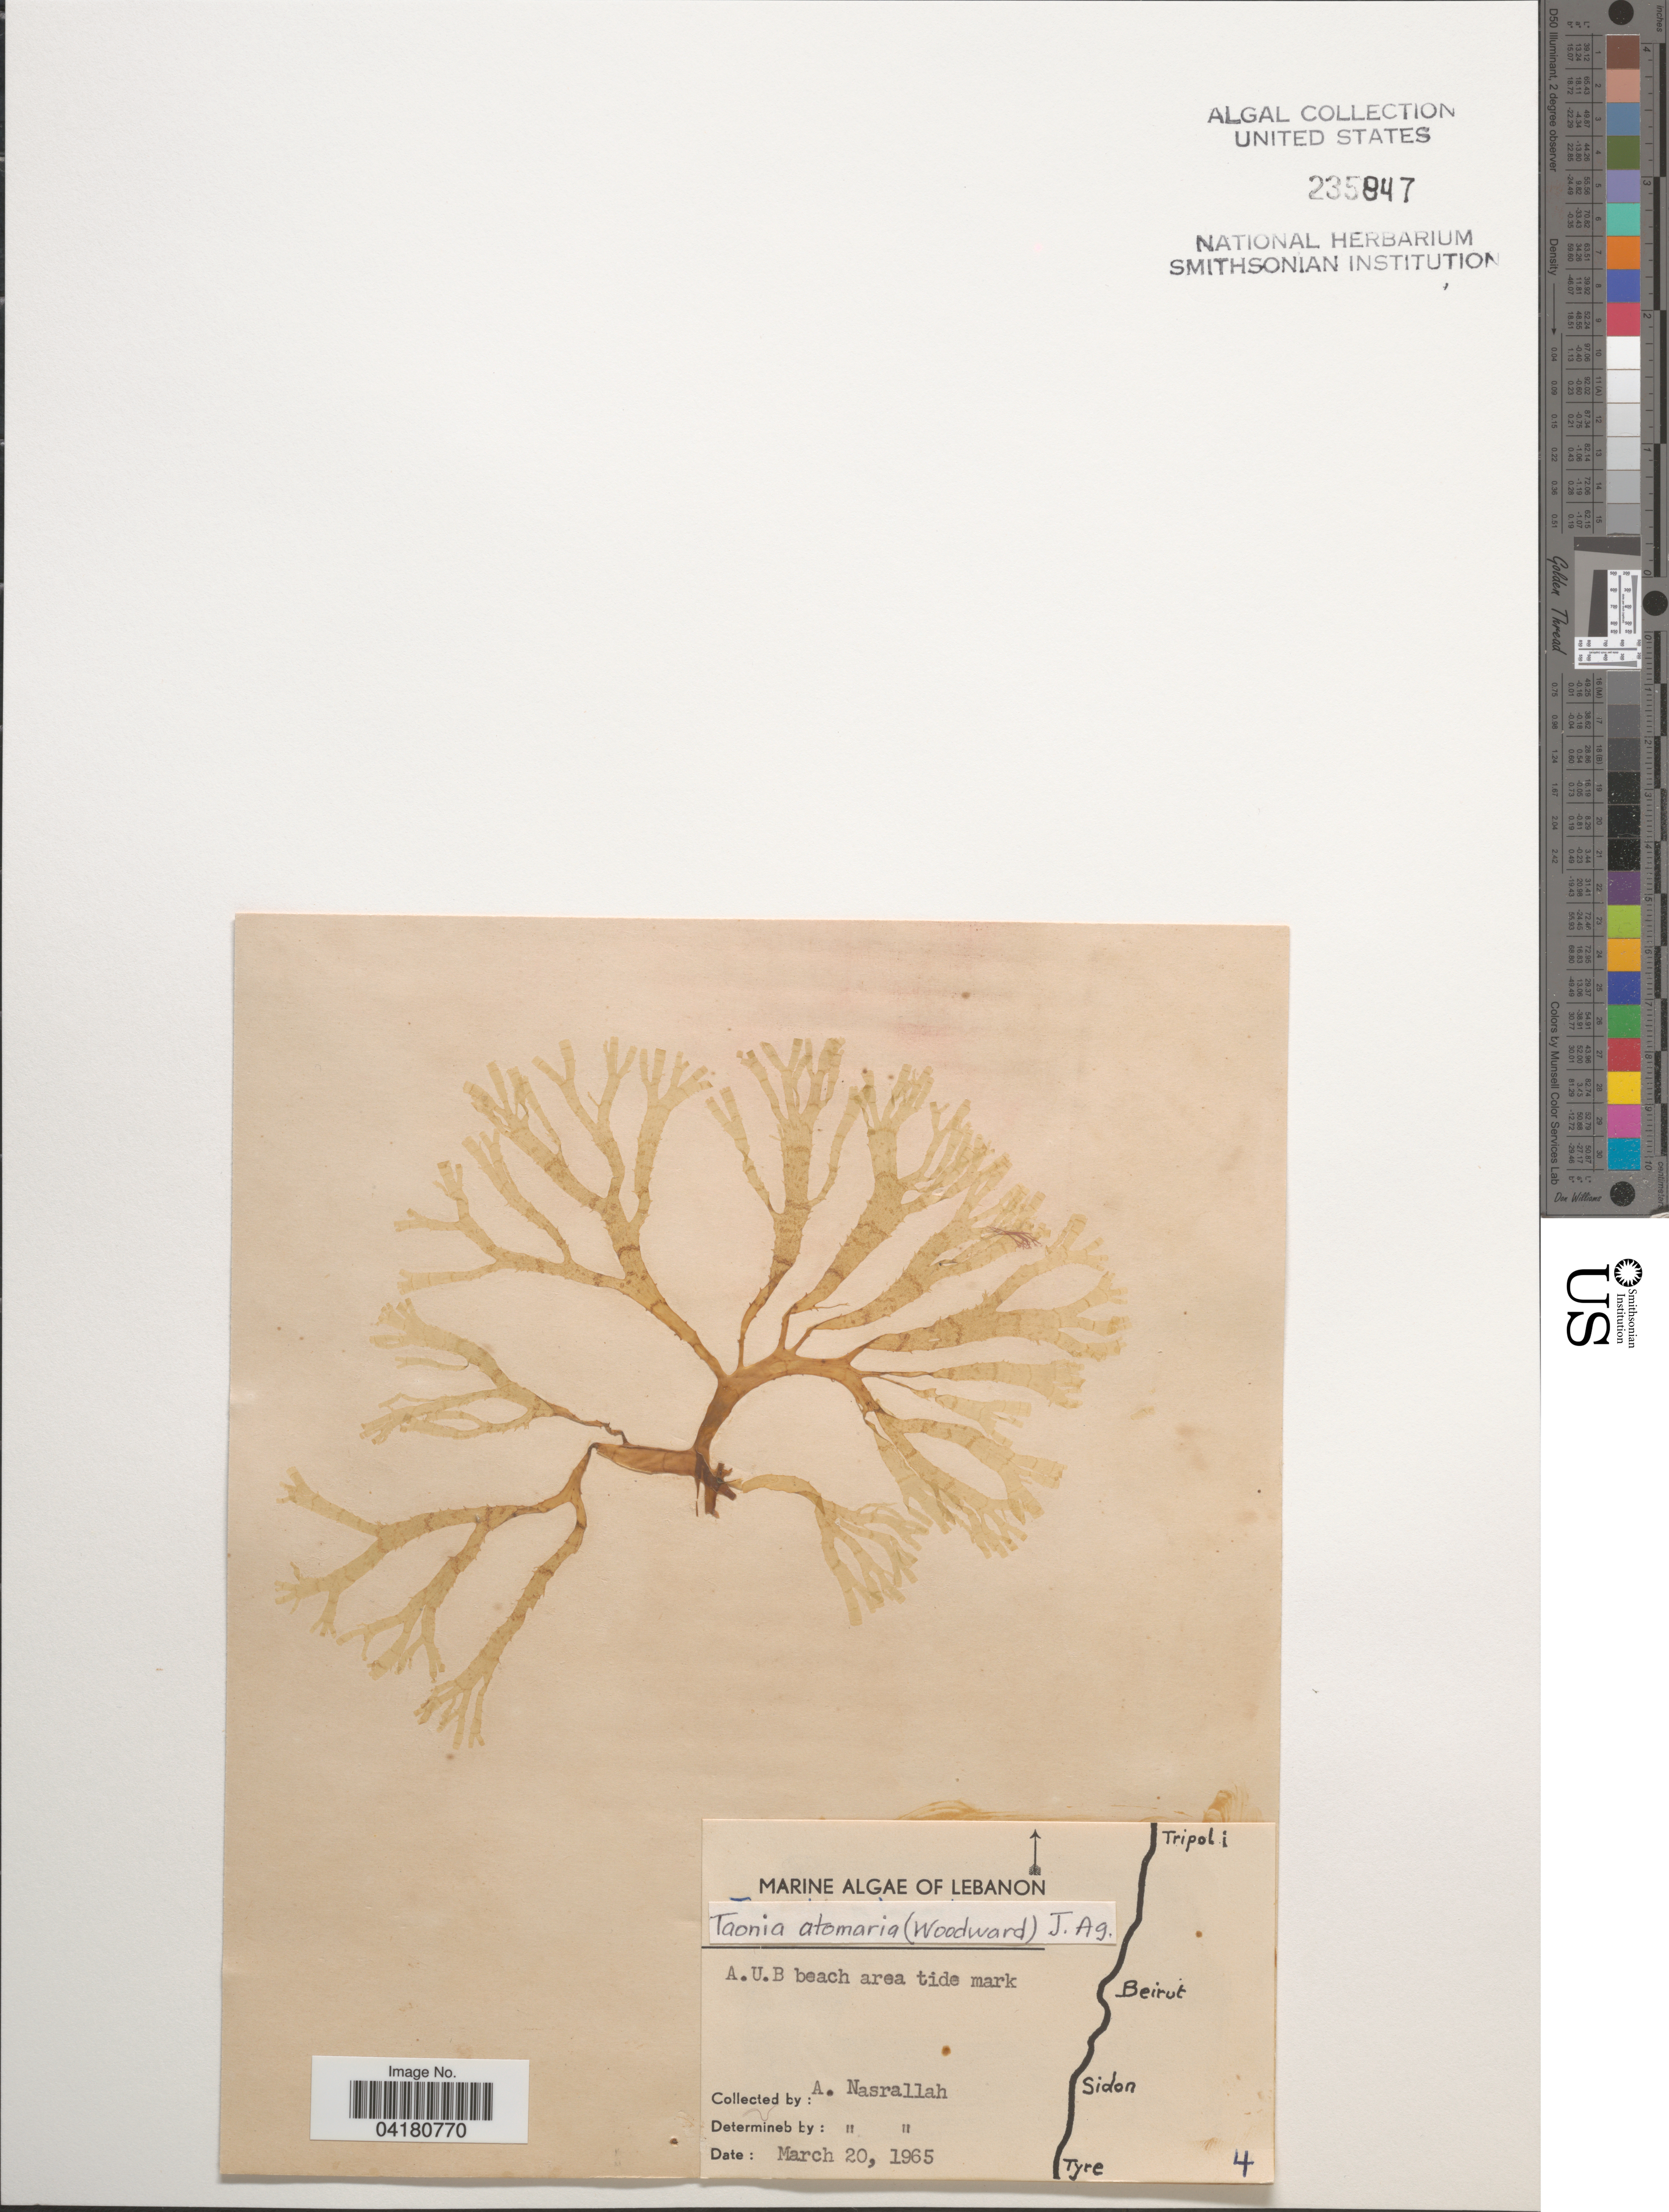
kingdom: Chromista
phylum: Ochrophyta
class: Phaeophyceae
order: Dictyotales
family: Dictyotaceae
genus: Taonia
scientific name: Taonia atomaria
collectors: A. Nasrallah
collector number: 4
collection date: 1965-03-20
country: Lebanon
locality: A.U.B. beach area tide mark.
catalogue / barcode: US 235847